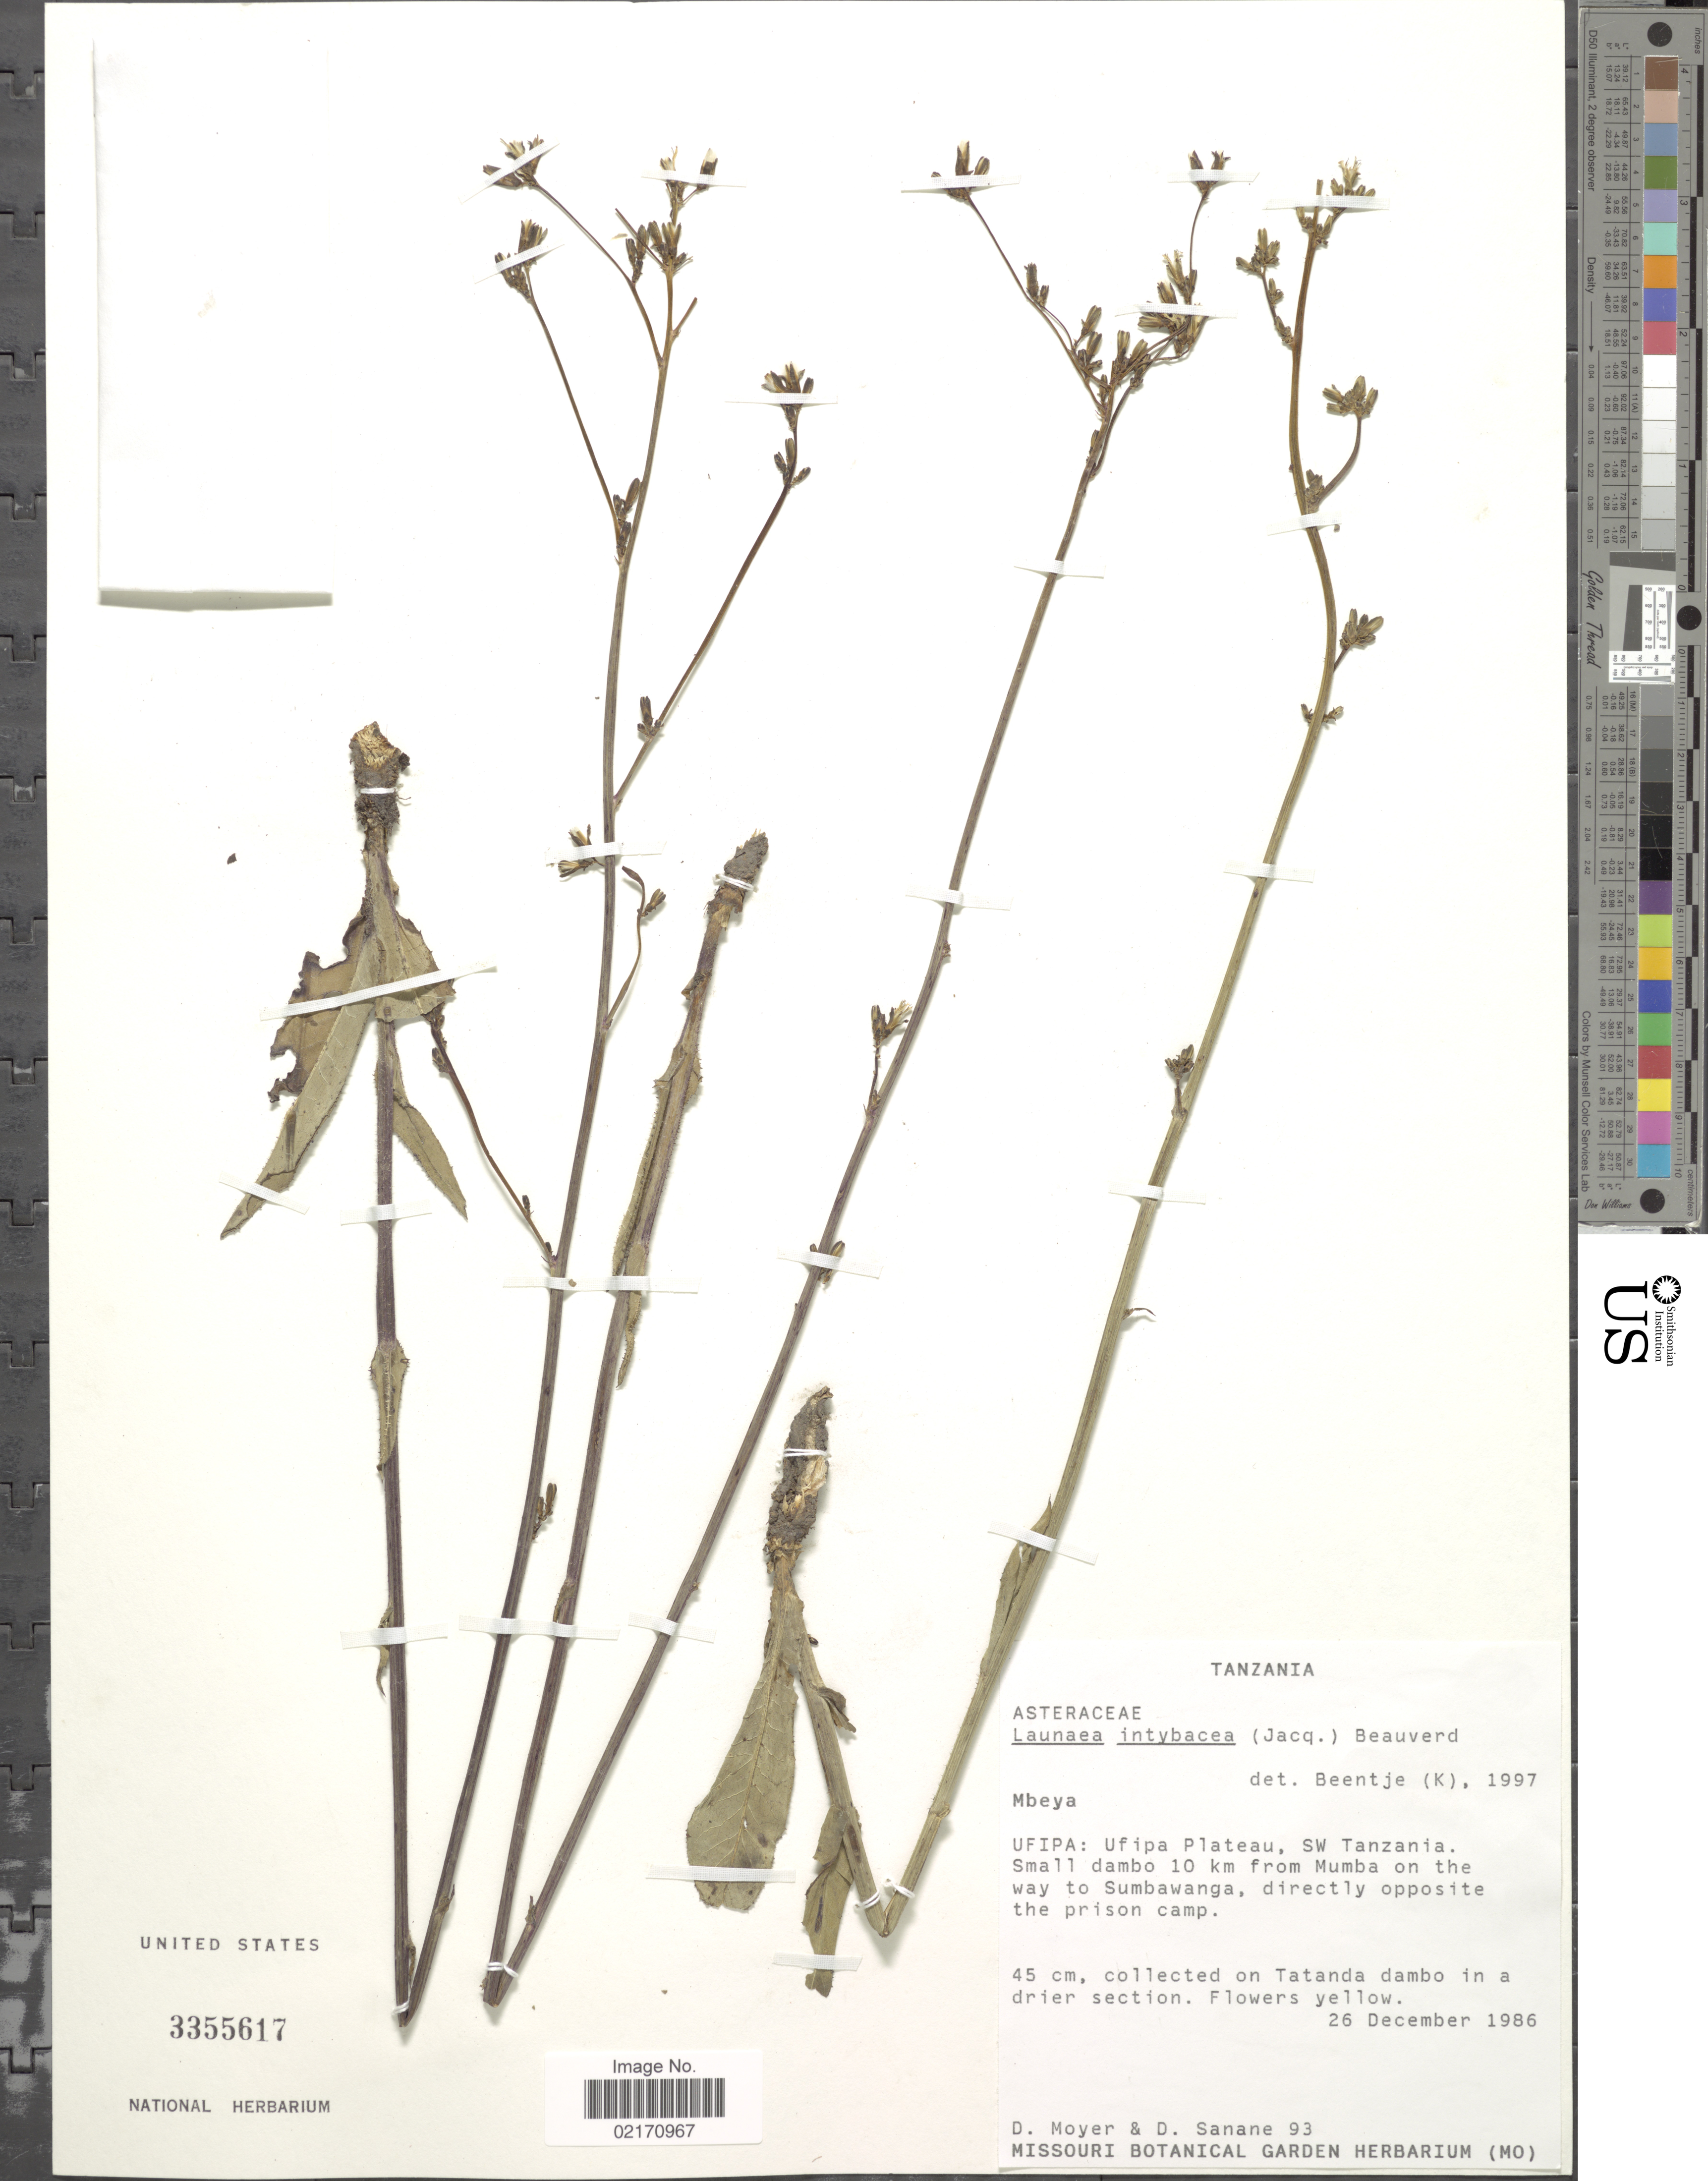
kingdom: Plantae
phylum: Tracheophyta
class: Magnoliopsida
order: Asterales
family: Asteraceae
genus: Launaea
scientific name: Launaea intybacea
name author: (Jacq.) Beauverd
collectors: D. Moyer & D. Sanane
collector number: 93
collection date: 1986-12-26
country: Tanzania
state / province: Mbeya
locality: UFIPA, Ufipa Plateau, SW Tanzania, 10 km from Mumba on the way to Sumbawanga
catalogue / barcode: US 3355617